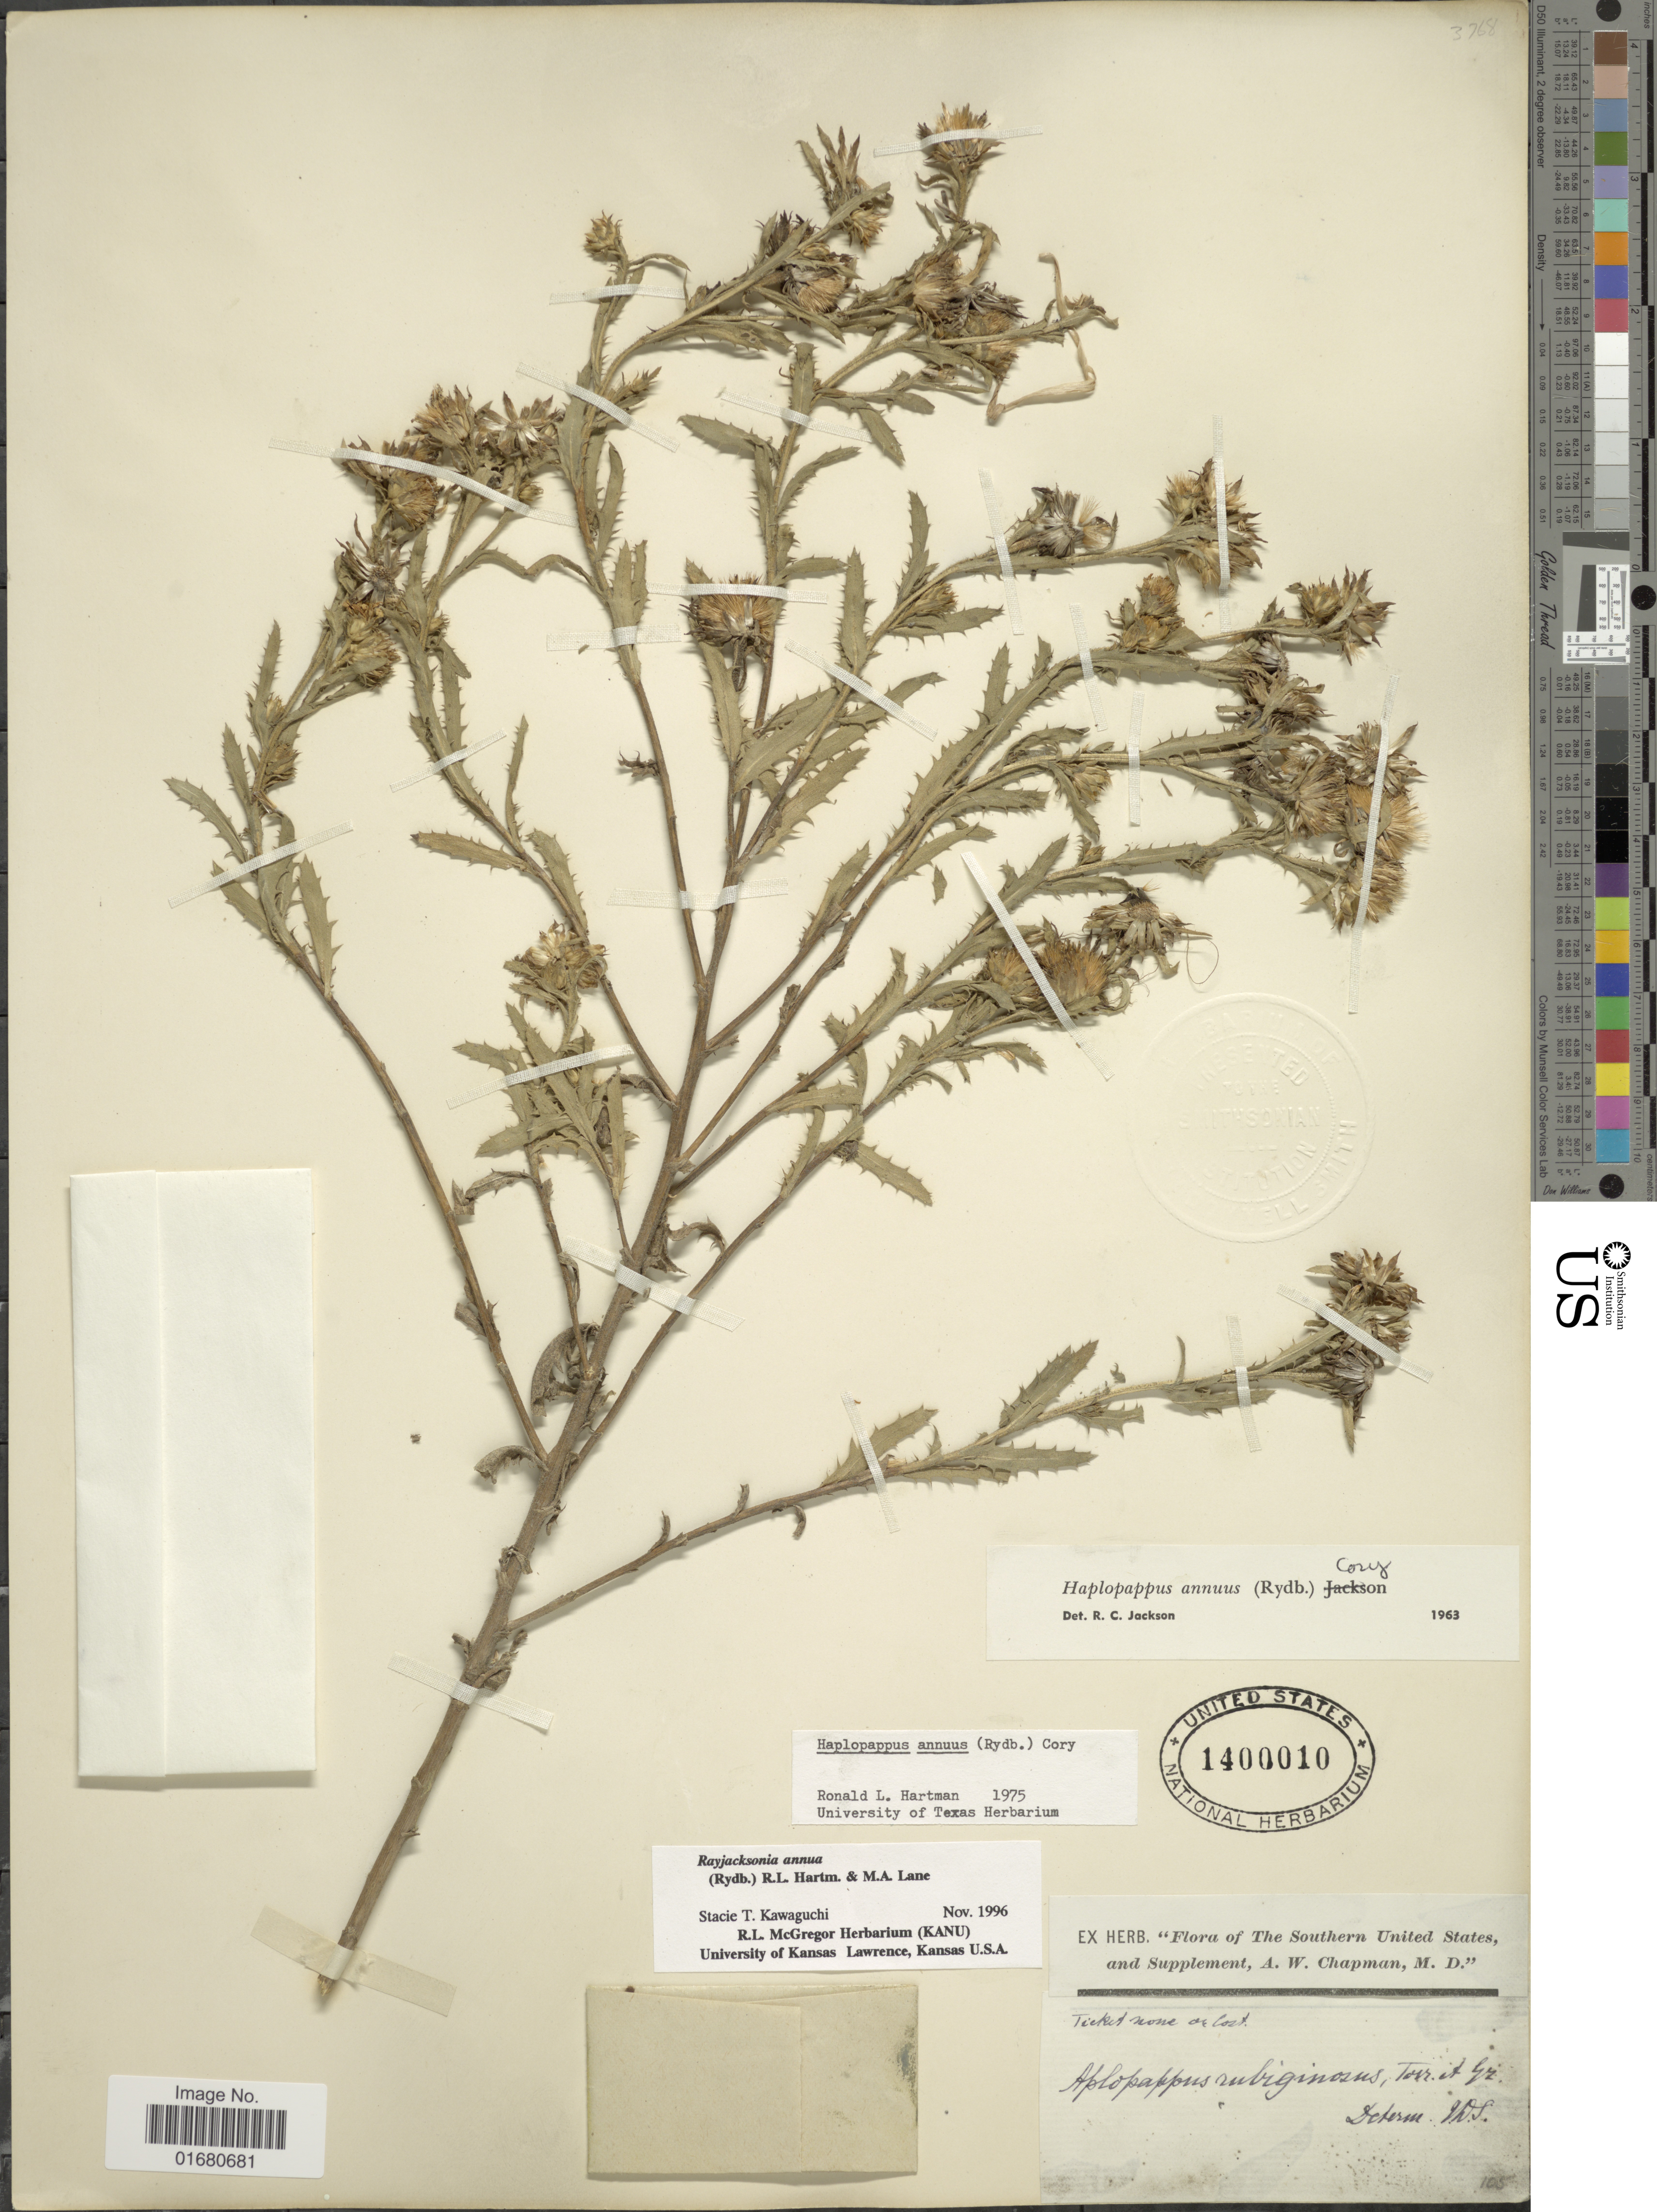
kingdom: Plantae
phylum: Tracheophyta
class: Magnoliopsida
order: Asterales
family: Asteraceae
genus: Rayjacksonia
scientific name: Rayjacksonia annua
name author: (Rydb.) R.L. Hartm. & M.A. Lane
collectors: A. W. Chapman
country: United States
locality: The Southern United States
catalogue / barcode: US 1400010